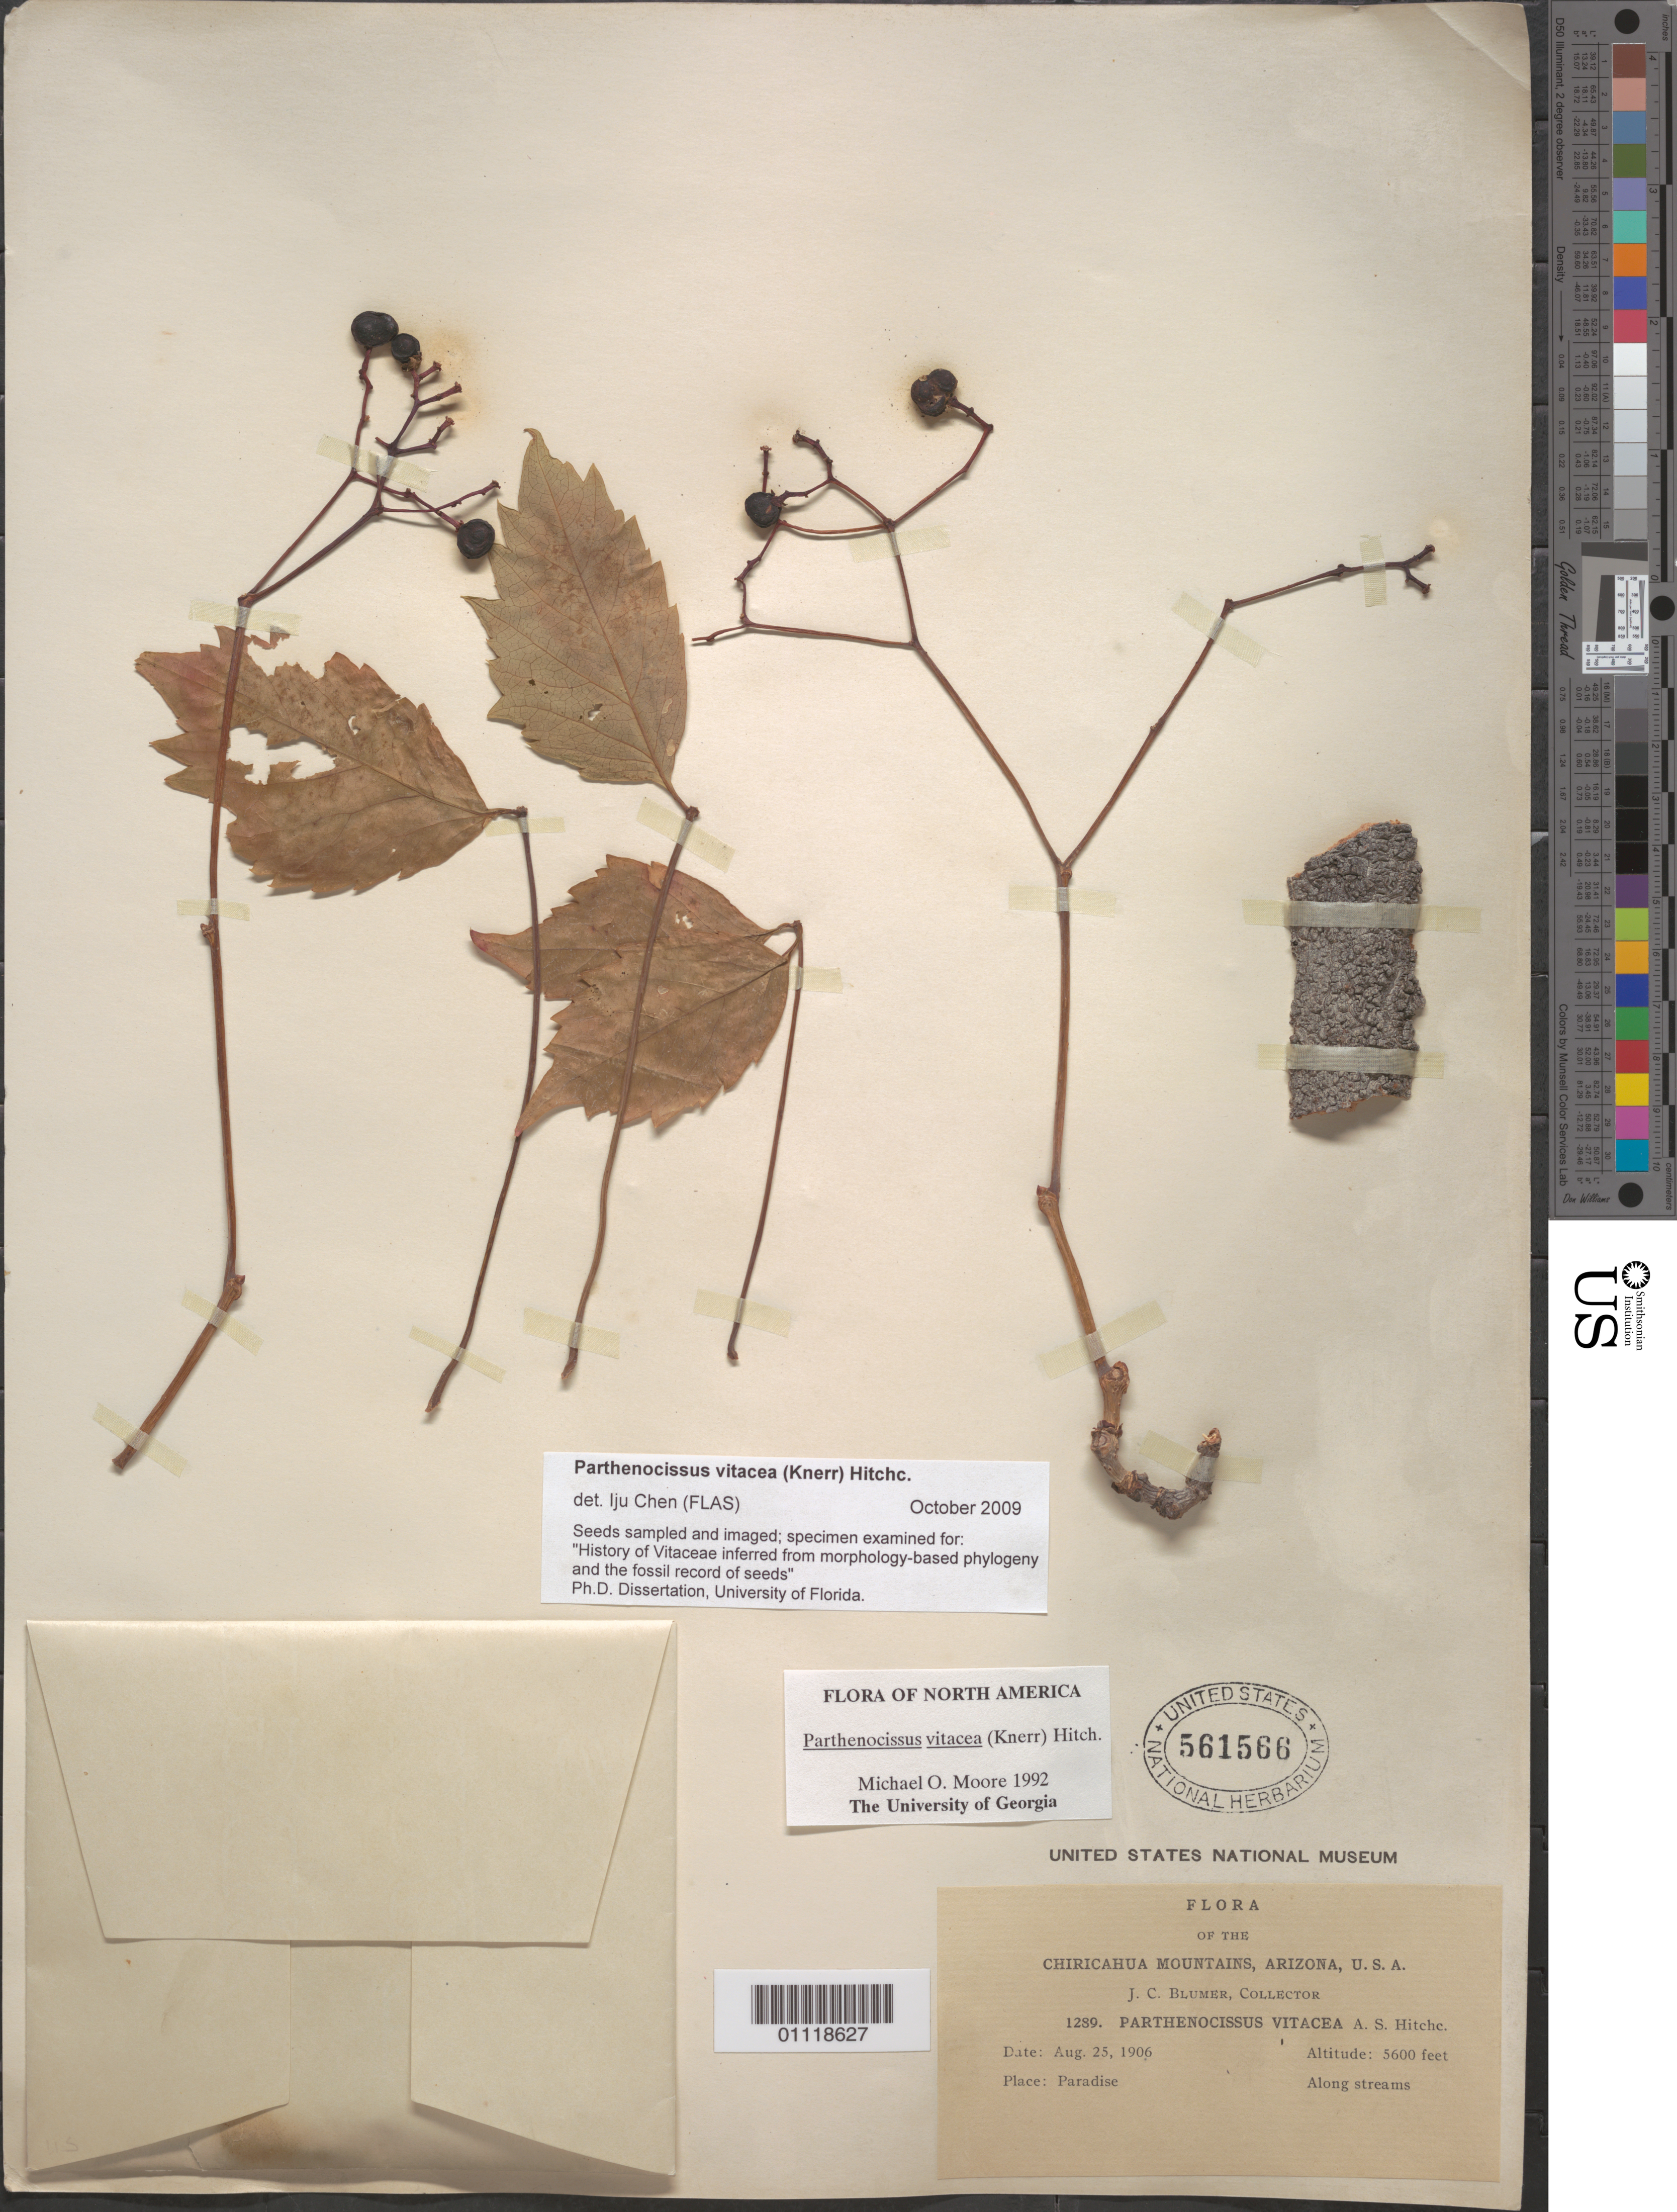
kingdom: Plantae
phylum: Tracheophyta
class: Magnoliopsida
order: Vitales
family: Vitaceae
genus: Parthenocissus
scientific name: Parthenocissus vitacea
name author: (Knerr) Hitchc.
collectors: J. C. Blumer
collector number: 1289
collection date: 1906-08-25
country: United States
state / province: Arizona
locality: Chiricahua Mts. Paradise.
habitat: Along streams.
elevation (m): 1707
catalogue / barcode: US 561566